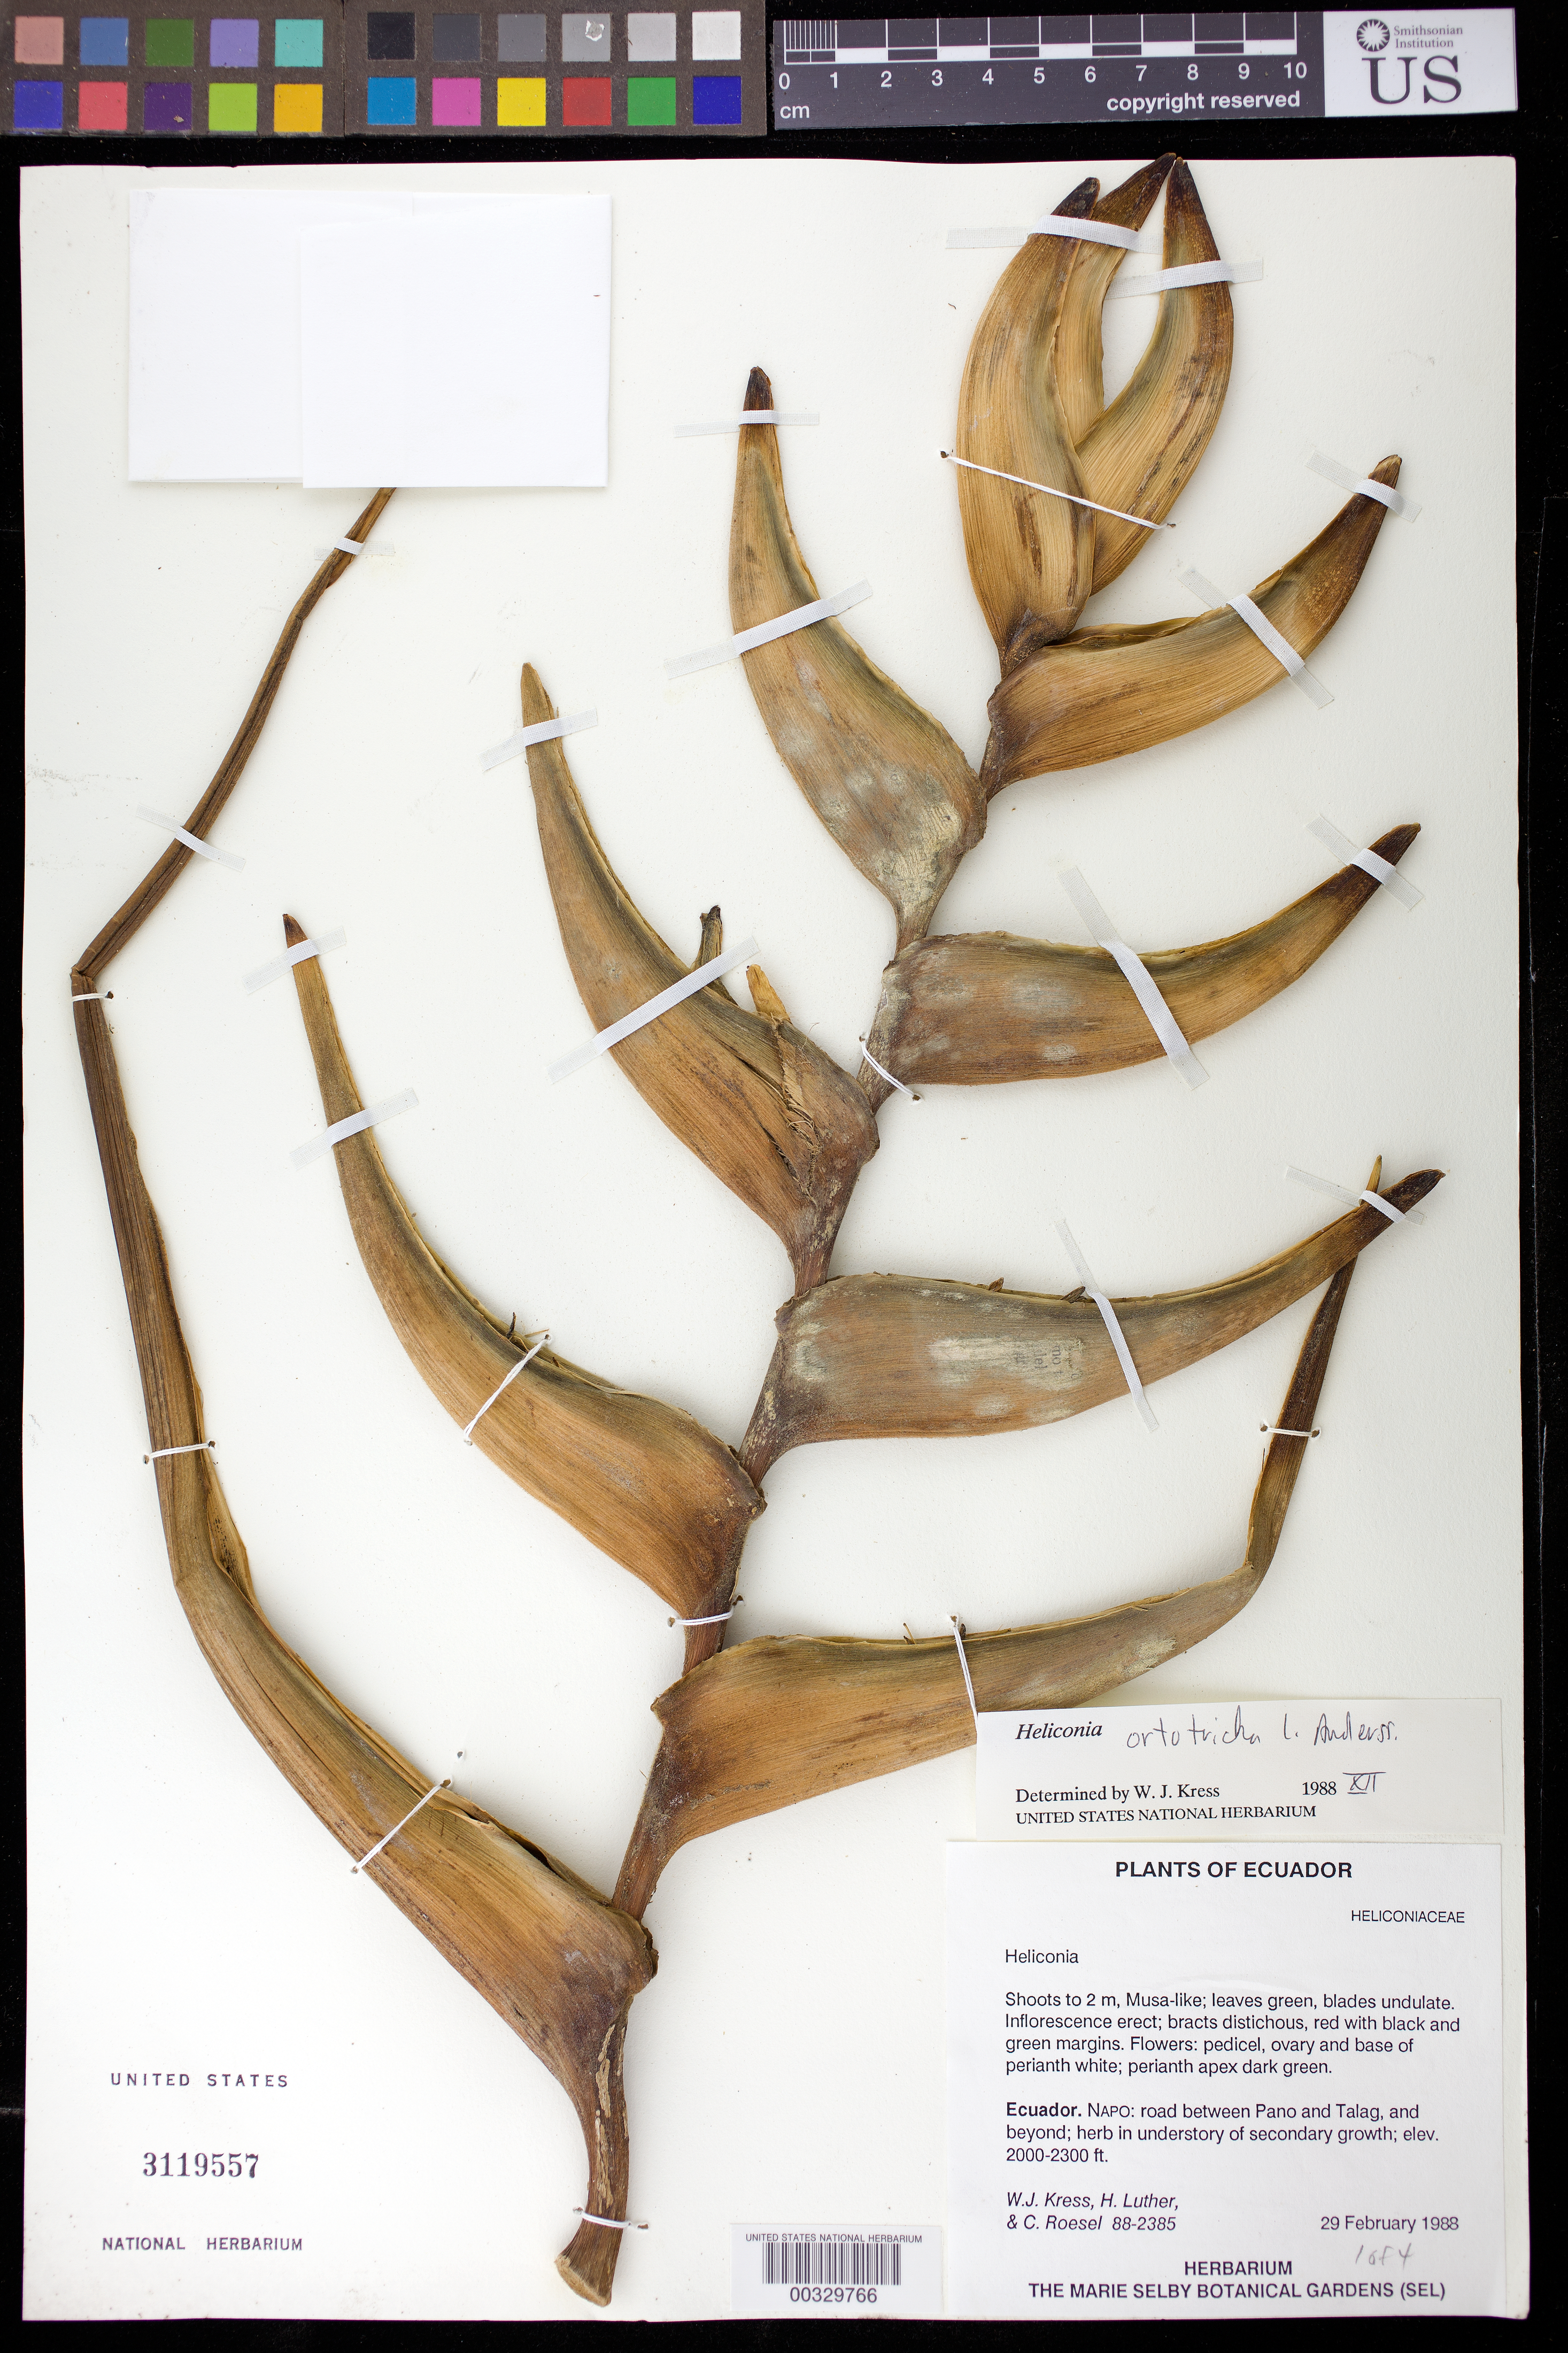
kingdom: Plantae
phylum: Tracheophyta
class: Liliopsida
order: Zingiberales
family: Heliconiaceae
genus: Heliconia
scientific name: Heliconia orthotricha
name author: L. Andersson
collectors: W. J. Kress, Harry E. Luther & C. S. Roesel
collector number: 88-2385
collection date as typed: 29 Feb 1988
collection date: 1988-02-29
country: Ecuador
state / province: Napo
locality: Road between pano and talag, and beyond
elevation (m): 610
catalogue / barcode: US 3119557